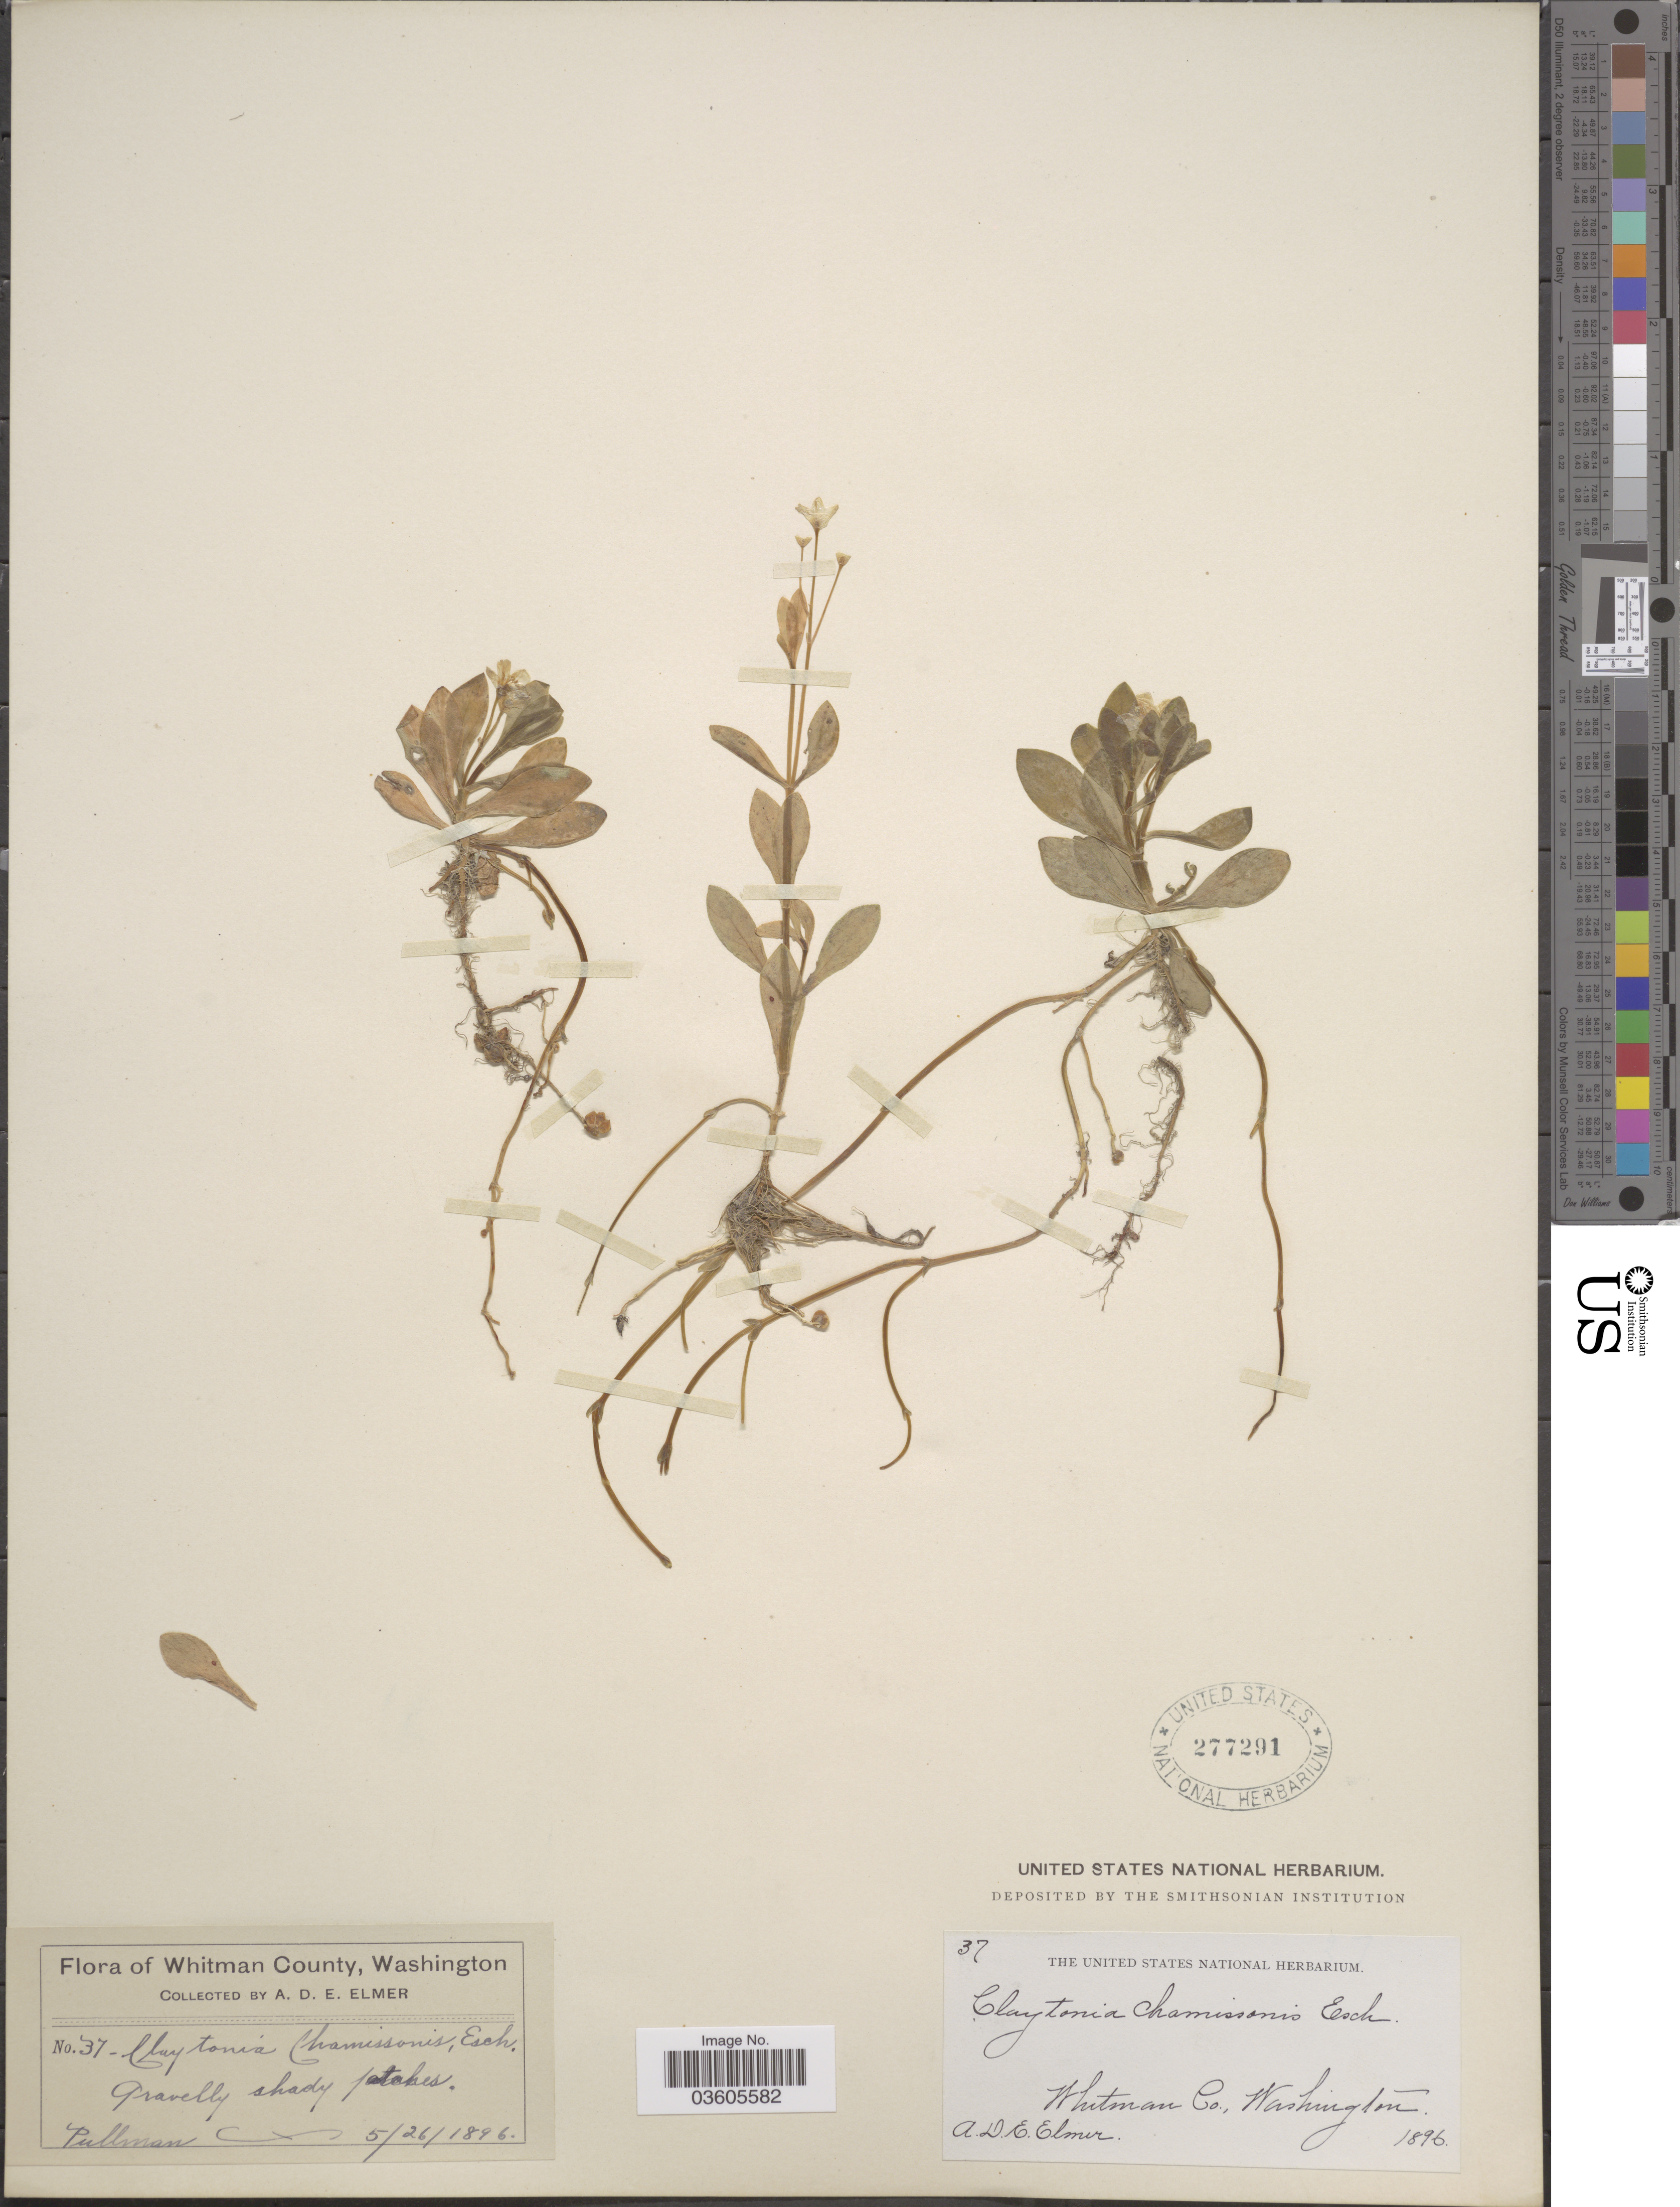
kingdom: Plantae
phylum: Tracheophyta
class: Magnoliopsida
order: Caryophyllales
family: Montiaceae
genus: Montia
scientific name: Montia chamissoi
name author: (Ledeb. ex Spreng.) Greene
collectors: A. D. E. Elmer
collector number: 37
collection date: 1896-05-26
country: United States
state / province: Washington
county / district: Whitman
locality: Whitman County. Pullman.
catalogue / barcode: US 277291